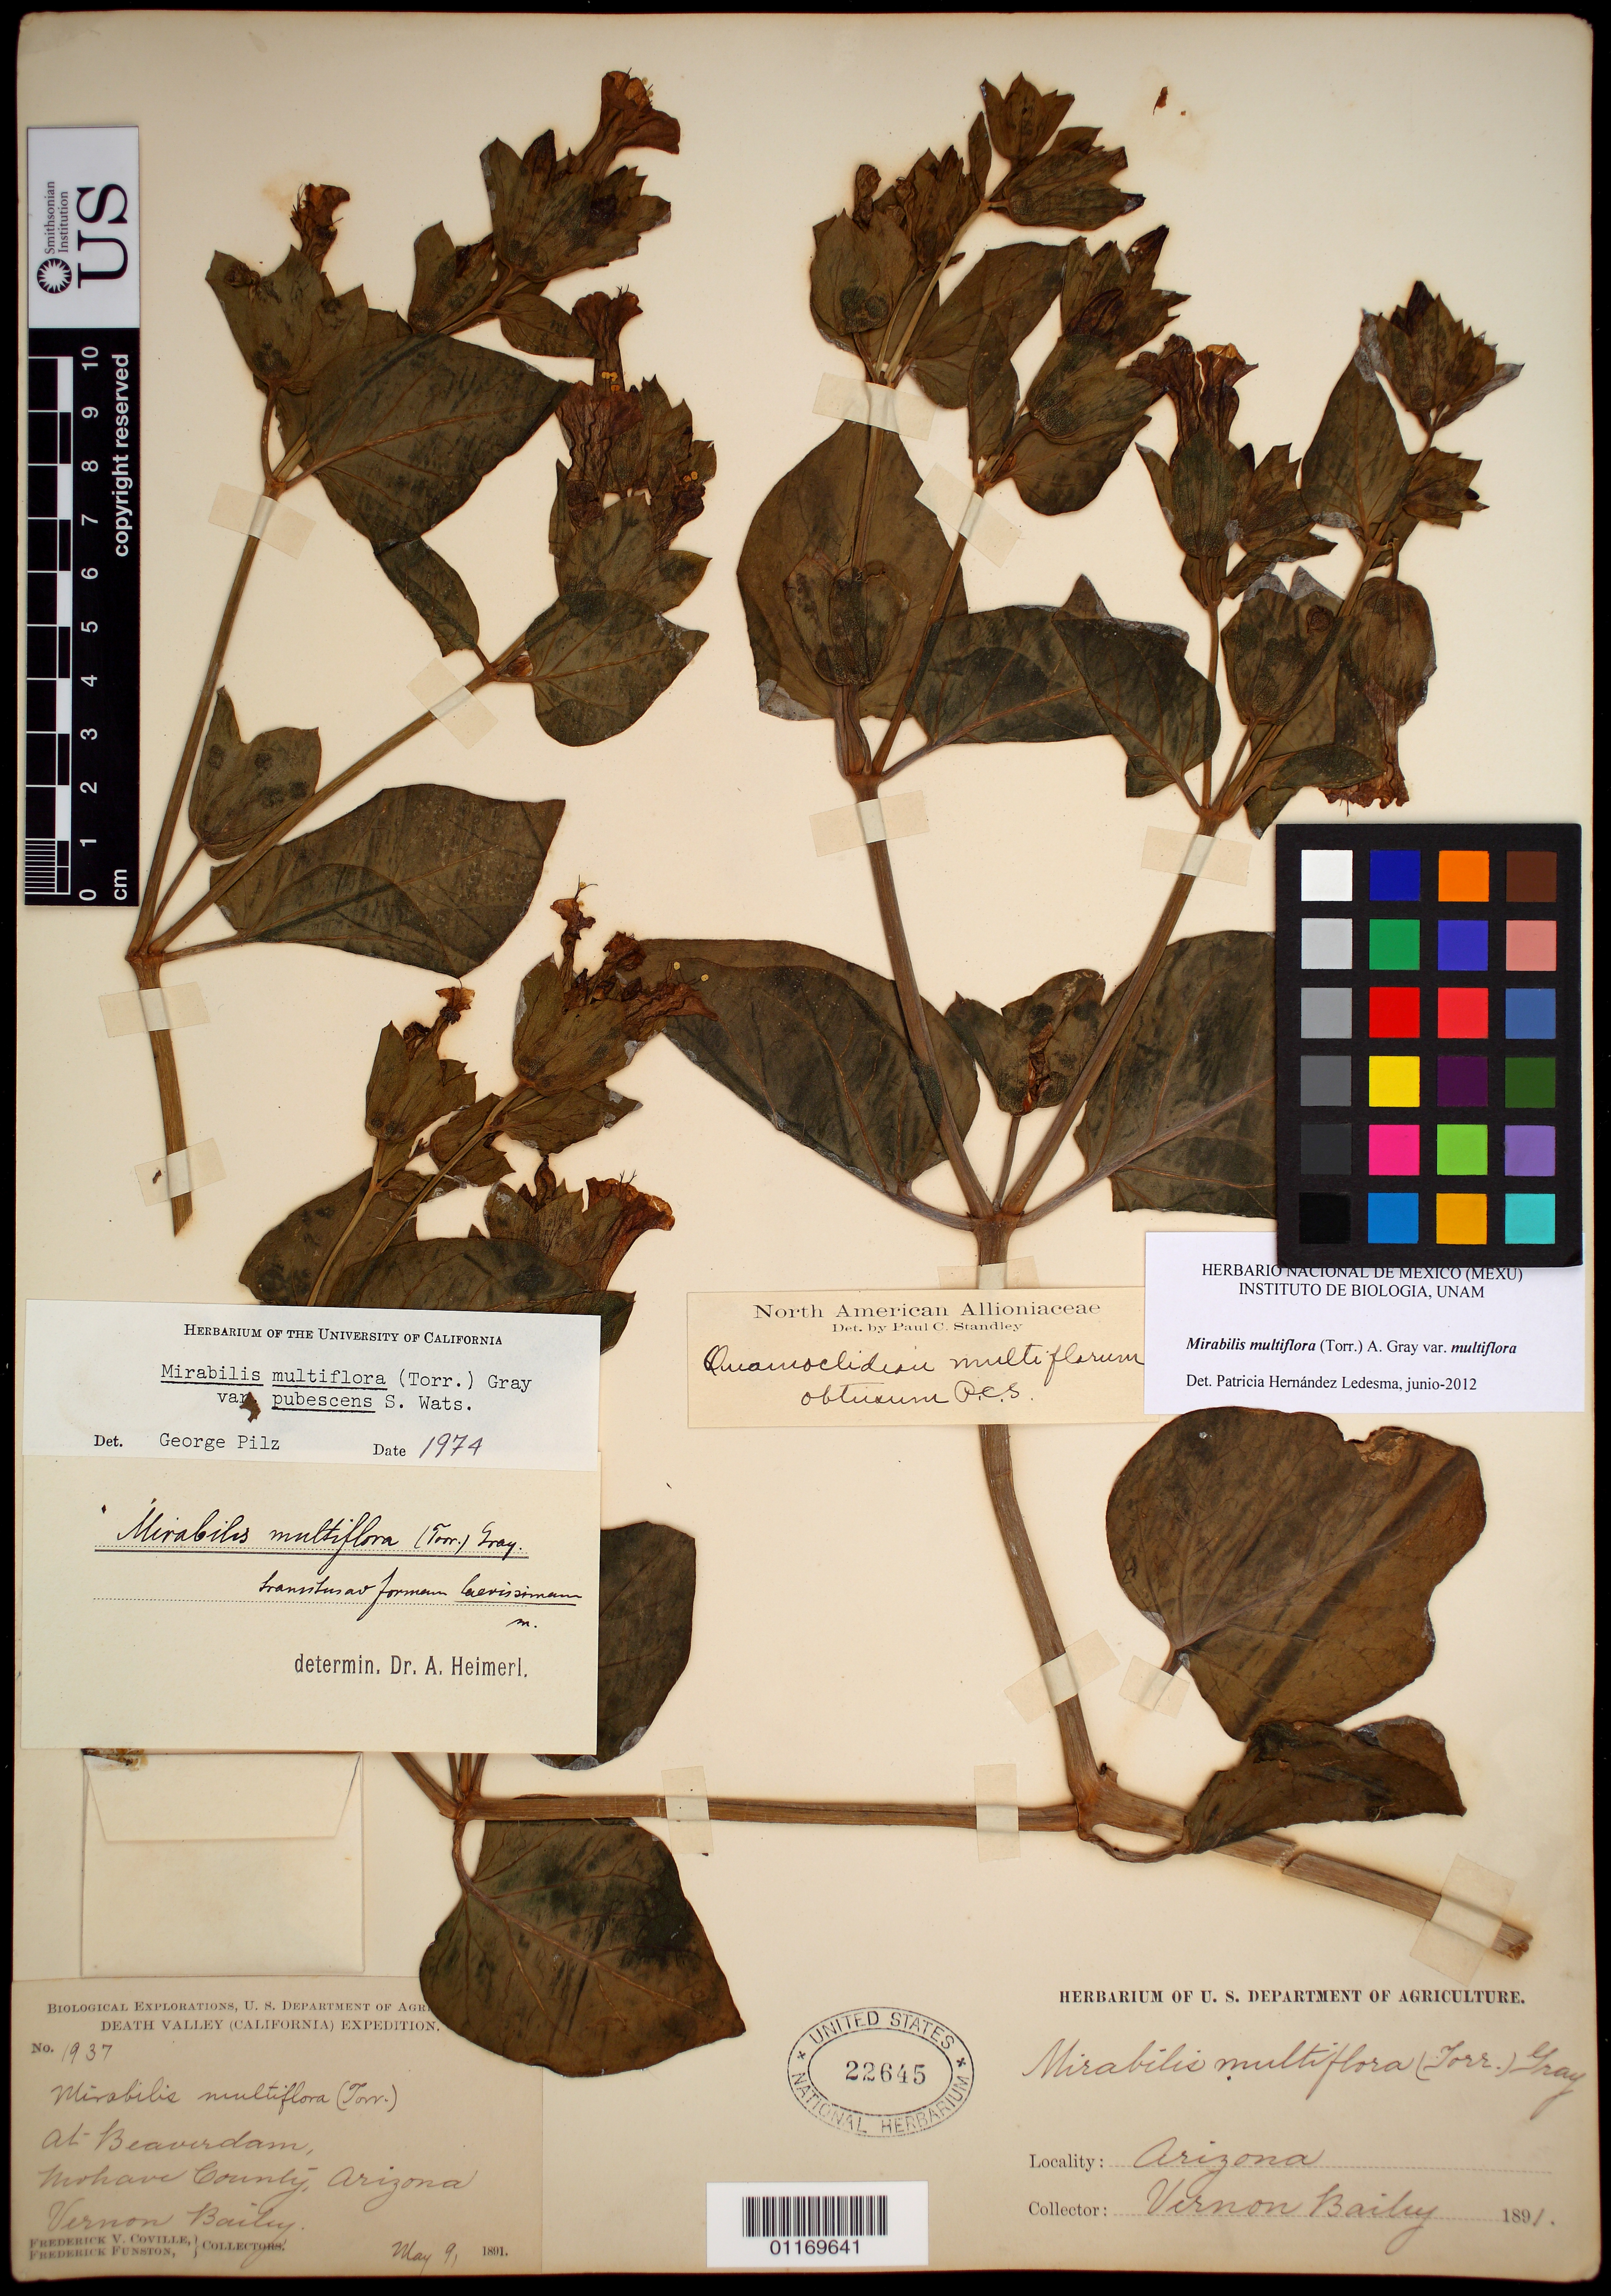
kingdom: Plantae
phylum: Tracheophyta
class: Magnoliopsida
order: Caryophyllales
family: Nyctaginaceae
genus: Mirabilis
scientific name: Mirabilis multiflora var. multiflora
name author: (Torr.) A. Gray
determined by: Hernández-Ledesma, Patricia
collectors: V. O. Bailey, F. V. Coville & F. Funston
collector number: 1937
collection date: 1891-05-09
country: United States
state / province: Arizona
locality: Phoenix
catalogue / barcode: US 22645